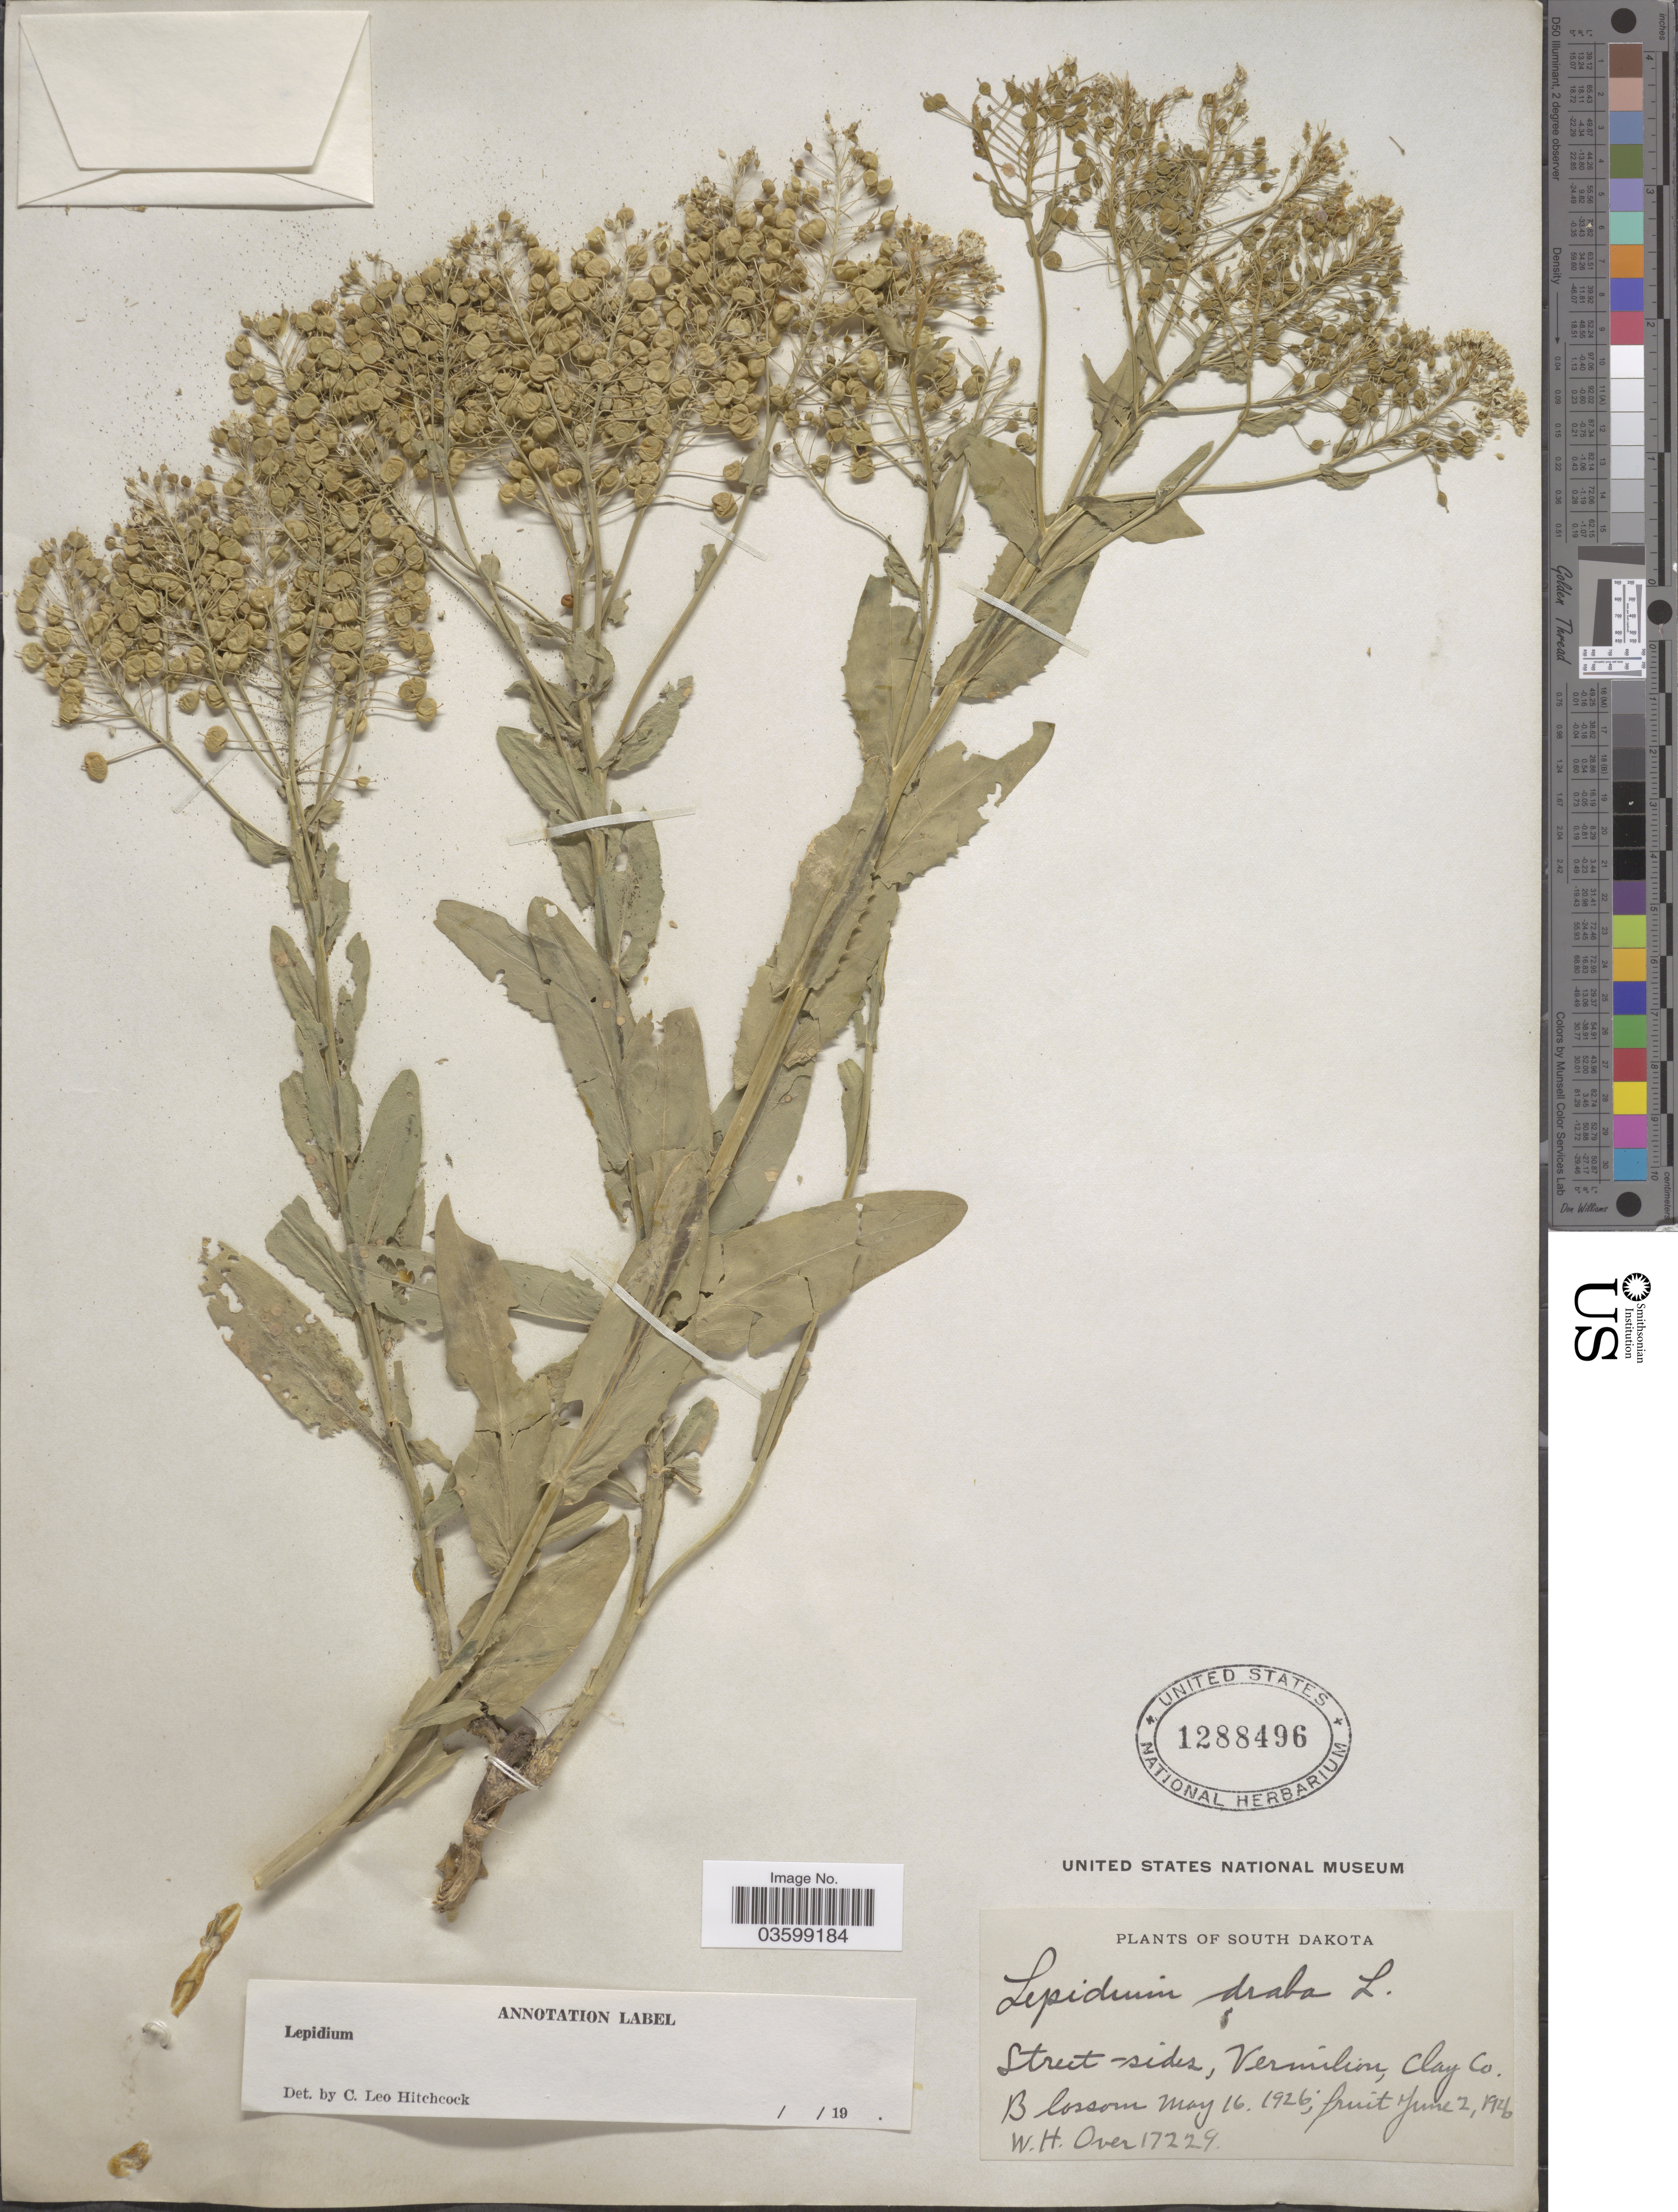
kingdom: Plantae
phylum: Tracheophyta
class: Magnoliopsida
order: Brassicales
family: Brassicaceae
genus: Lepidium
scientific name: Lepidium repens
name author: (Schrenk) Boiss.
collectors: W. Over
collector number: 17229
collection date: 1926-05-16/1926-06-02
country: United States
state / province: South Dakota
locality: Street-sides, Vermilion, Clay Co.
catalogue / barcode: US 1288496